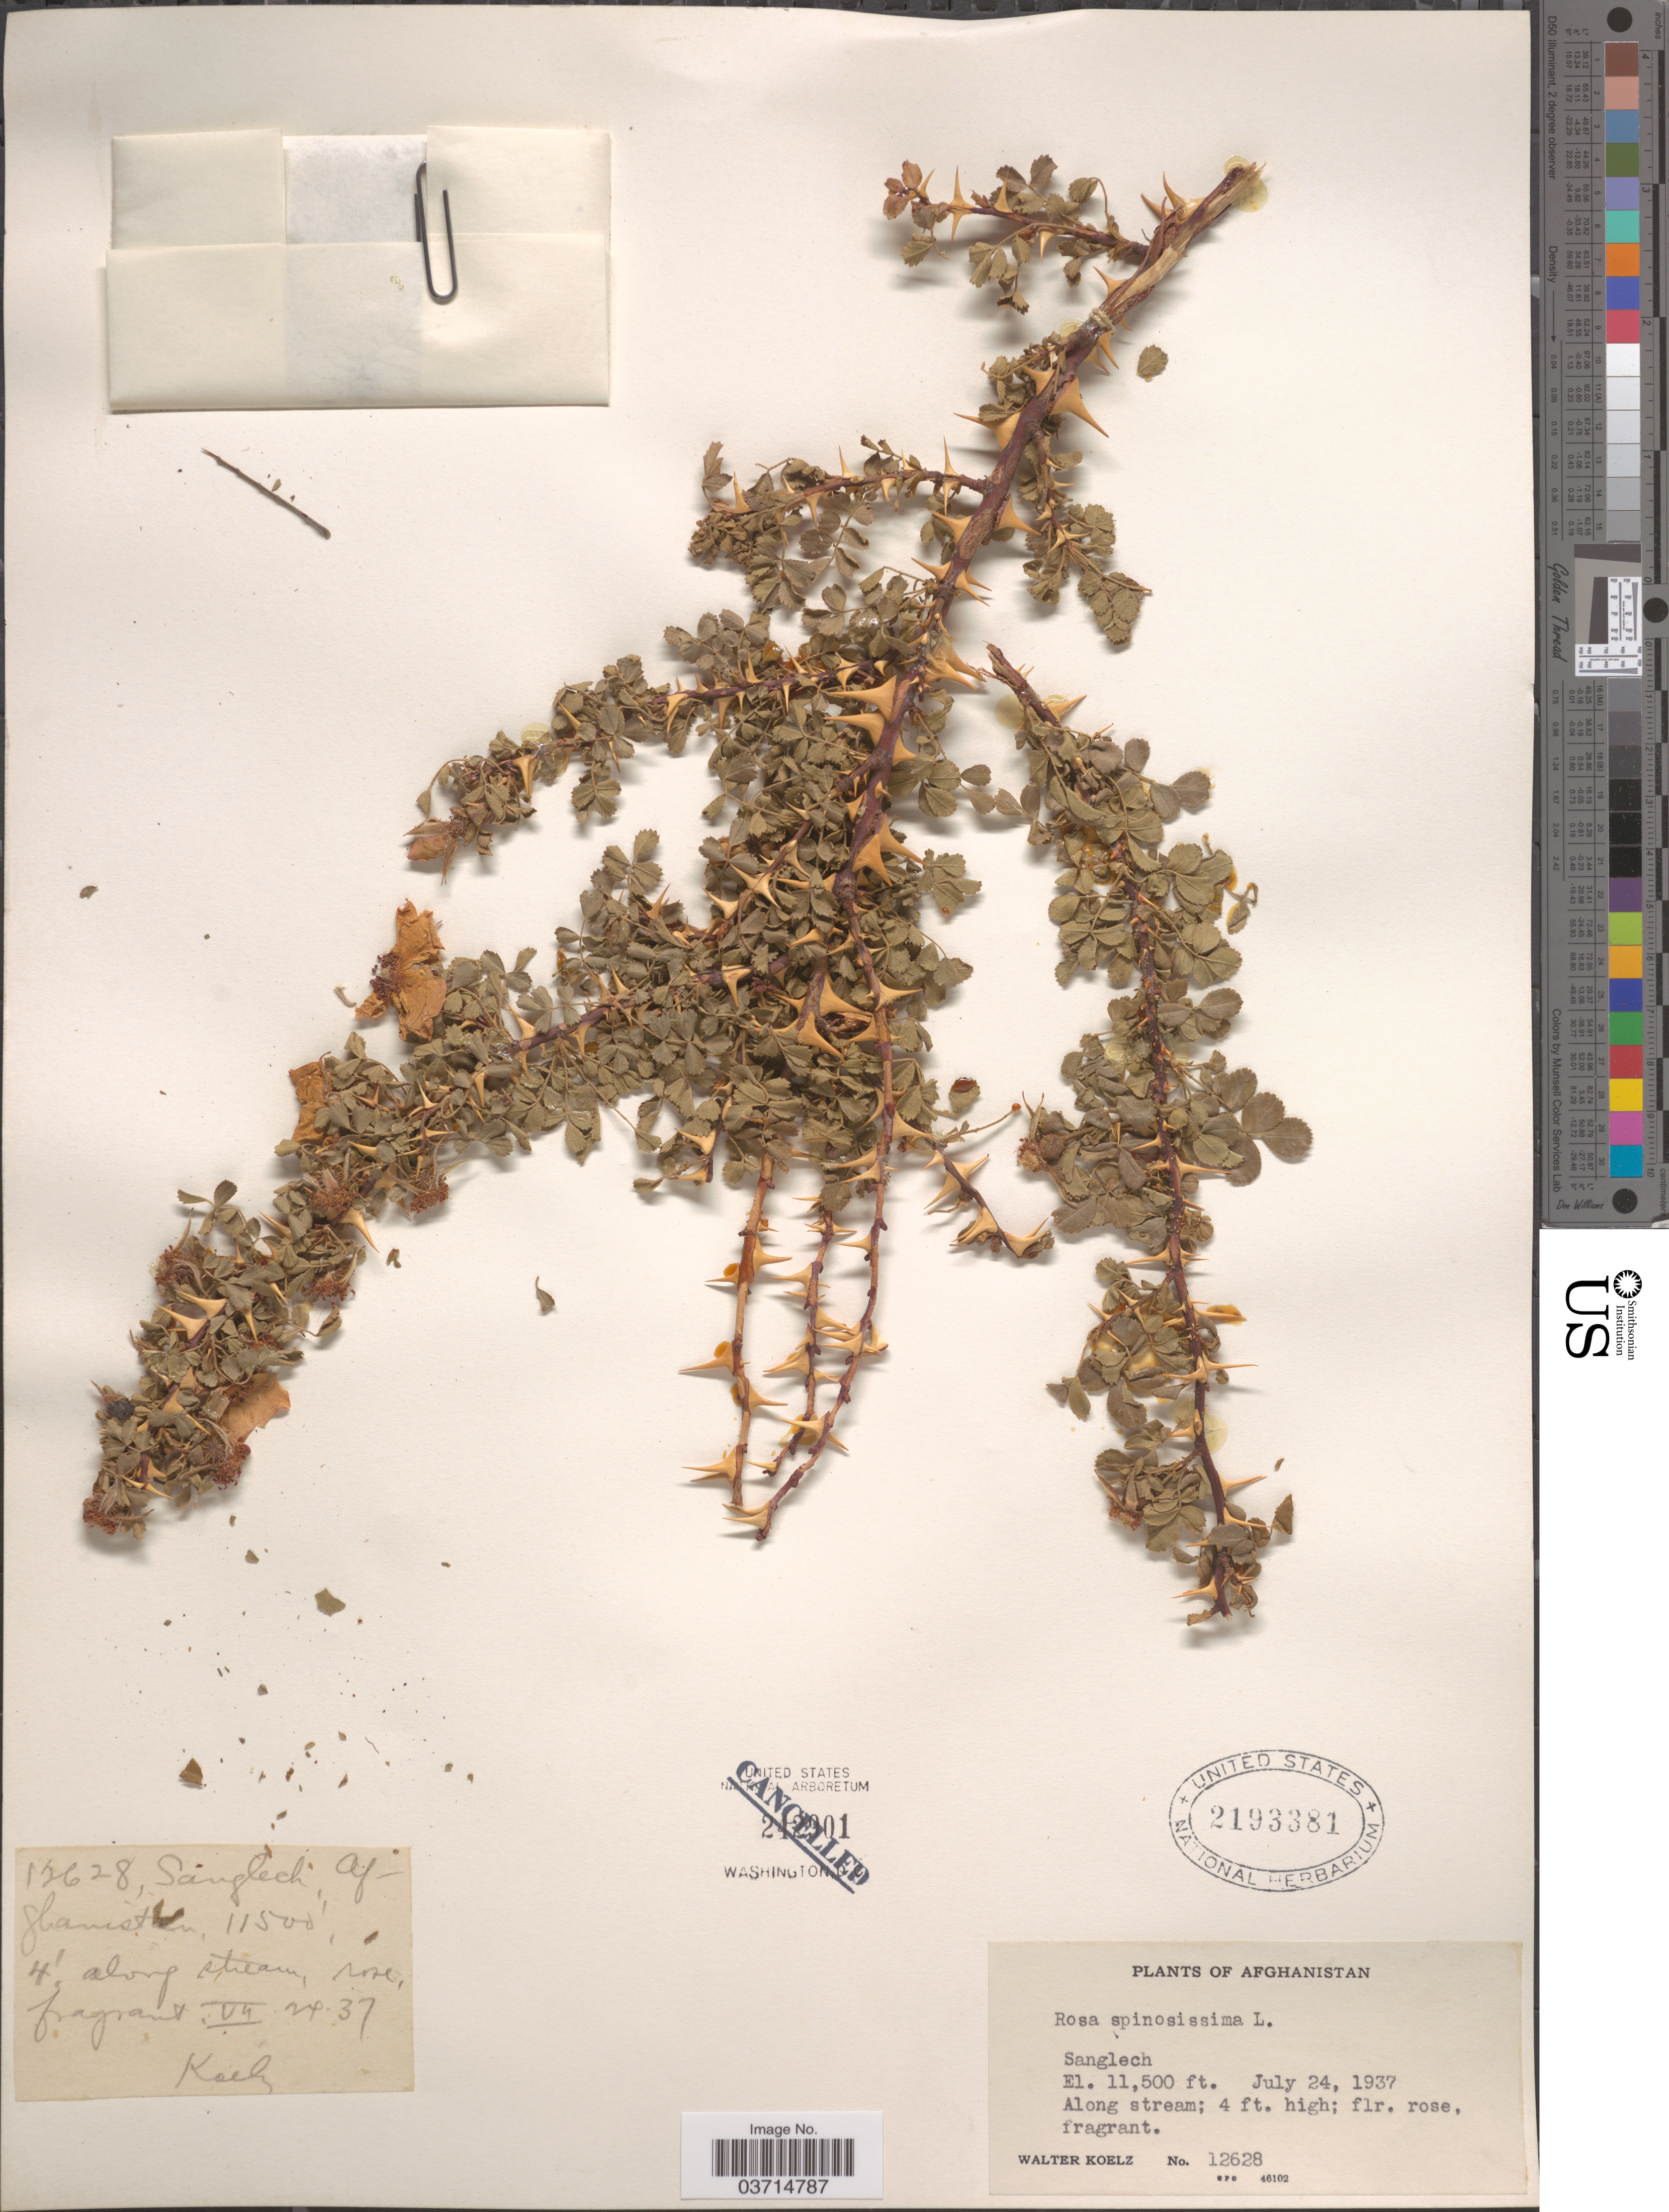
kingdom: Plantae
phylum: Tracheophyta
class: Magnoliopsida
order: Rosales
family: Rosaceae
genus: Rosa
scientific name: Rosa spinosissima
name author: L.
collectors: W. N. Koelz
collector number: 12628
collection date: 1937-07-24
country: Afghanistan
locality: Sanglech.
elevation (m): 3505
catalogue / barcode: US 2193381